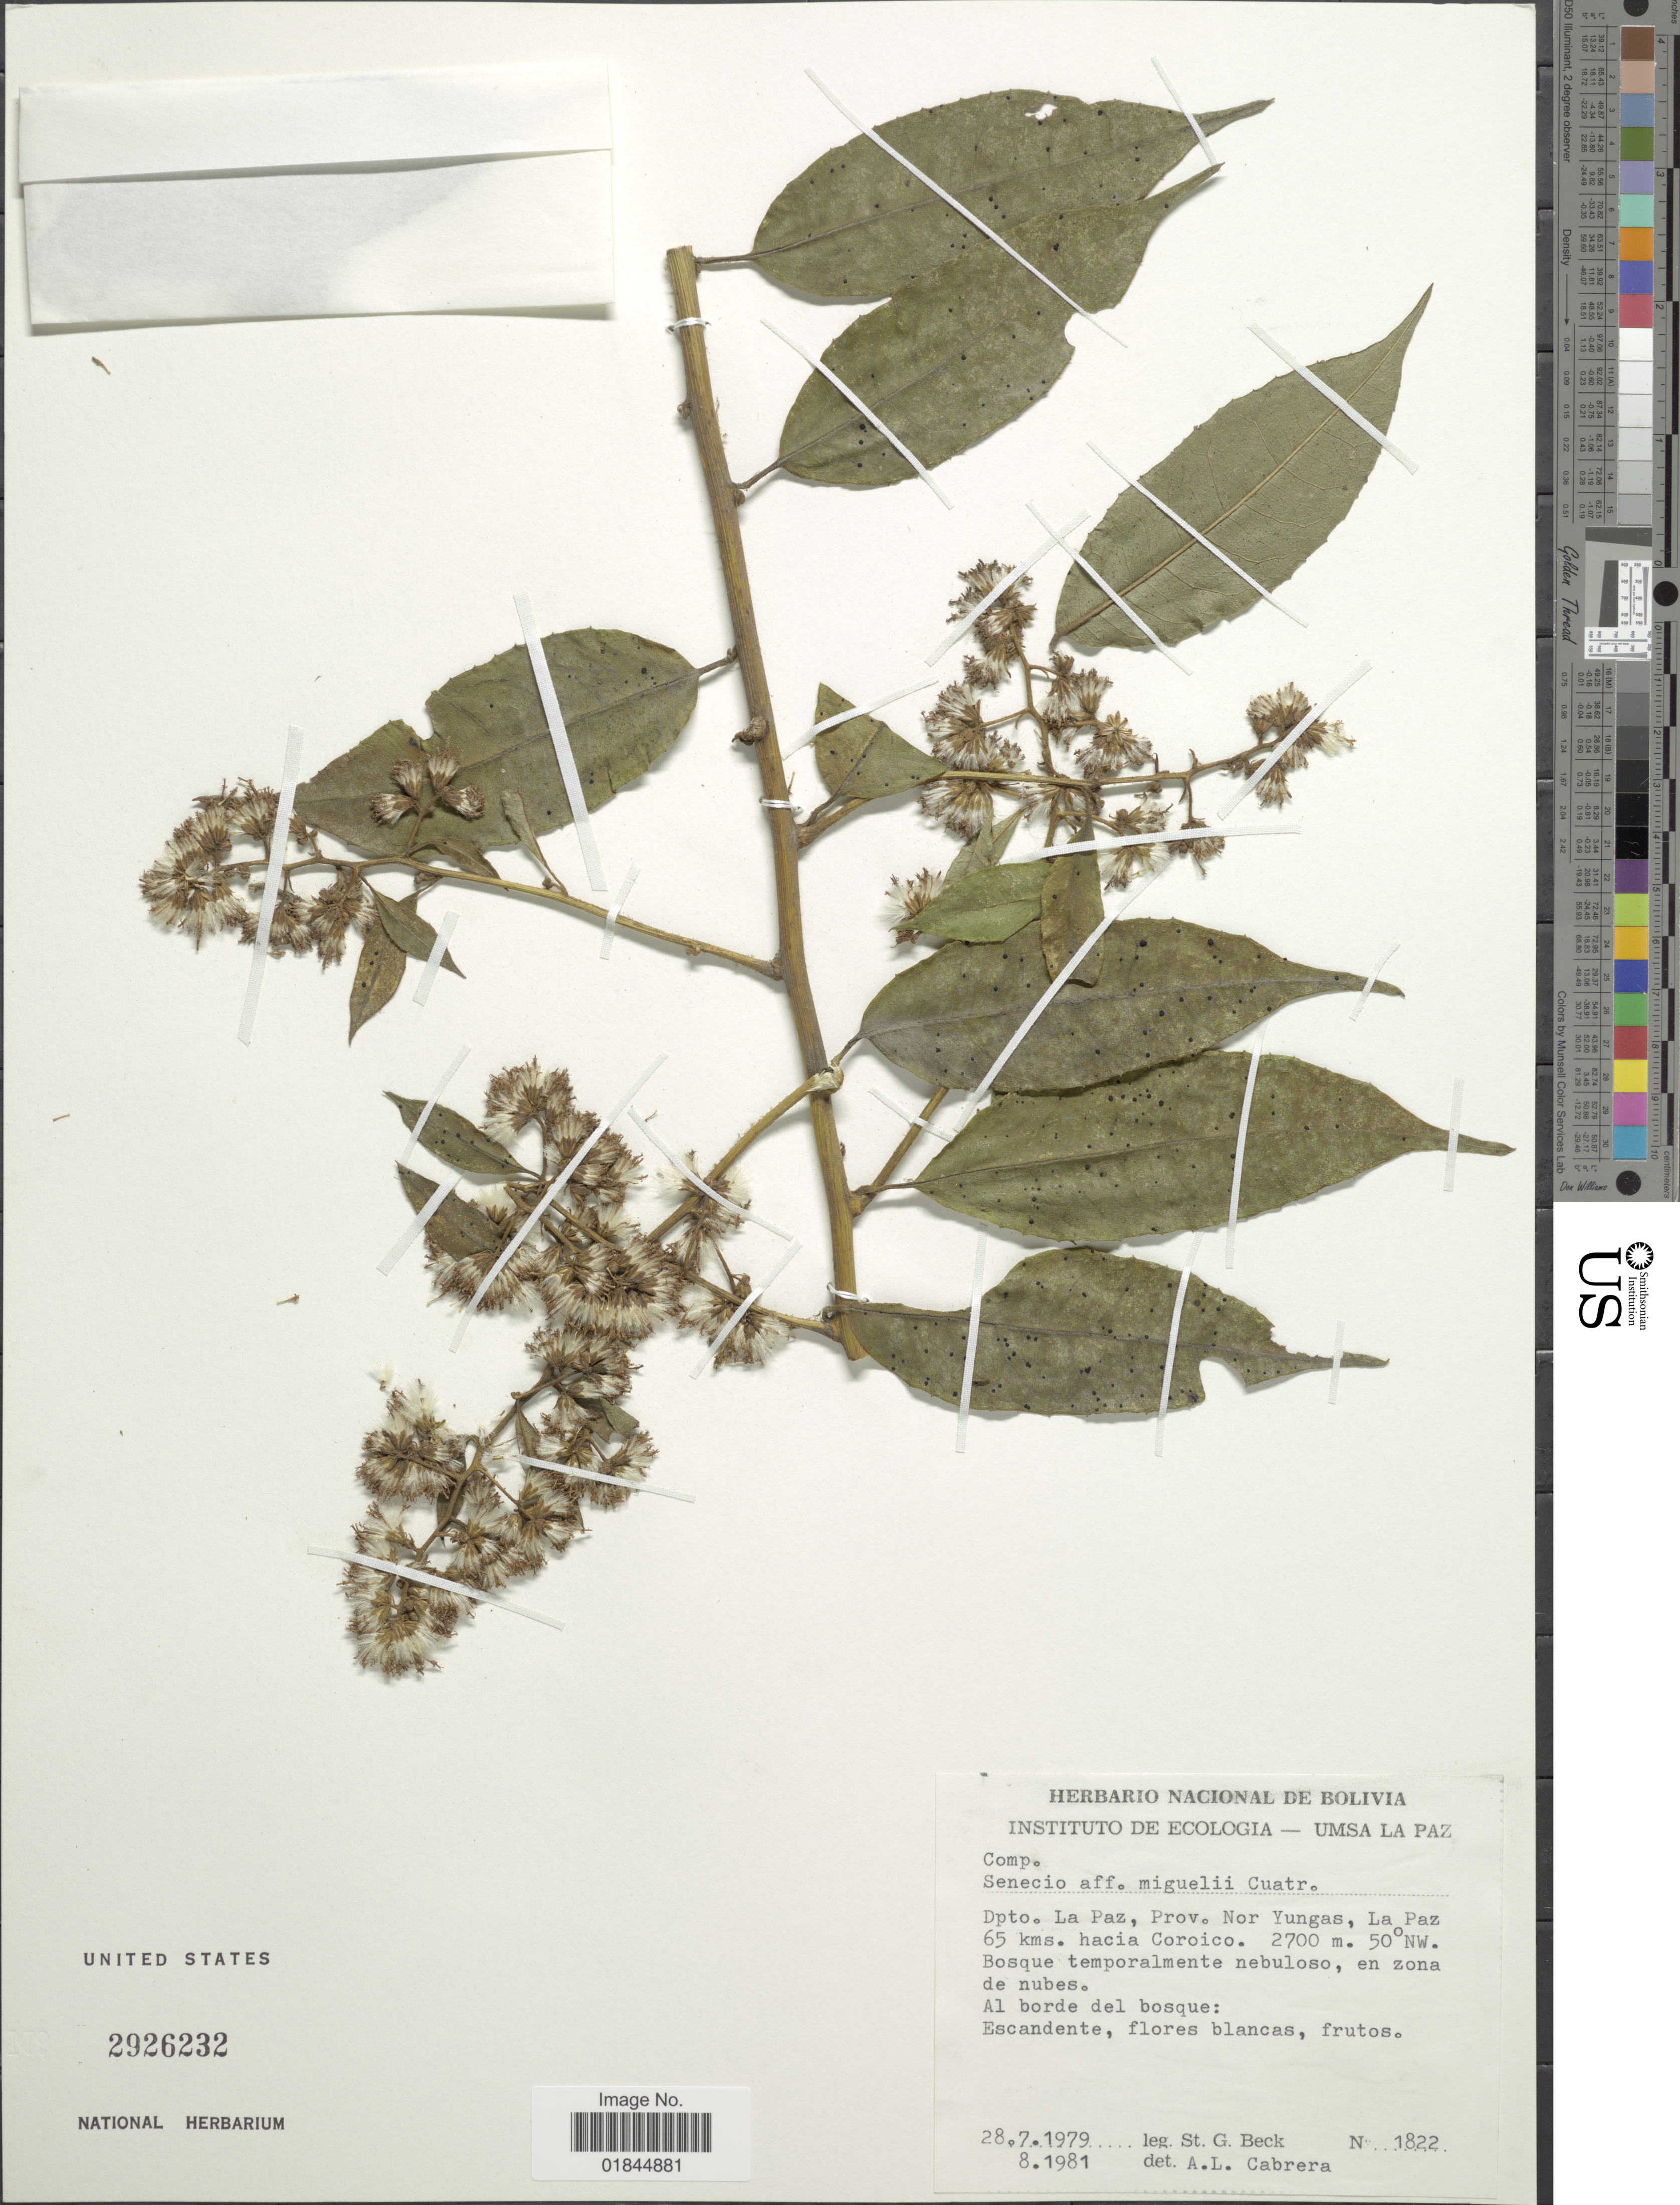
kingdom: Plantae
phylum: Tracheophyta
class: Magnoliopsida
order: Asterales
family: Asteraceae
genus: Pentacalia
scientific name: Pentacalia sailapatensis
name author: (Cuatrec.) Cuatrec.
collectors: S. G. Beck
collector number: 1822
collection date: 1979-07-28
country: Bolivia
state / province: La Paz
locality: Dpto. La Paz, Prov. Nor Yungas, La Paz 65 kms. hacia Coroica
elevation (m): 2700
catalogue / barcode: US 2926232